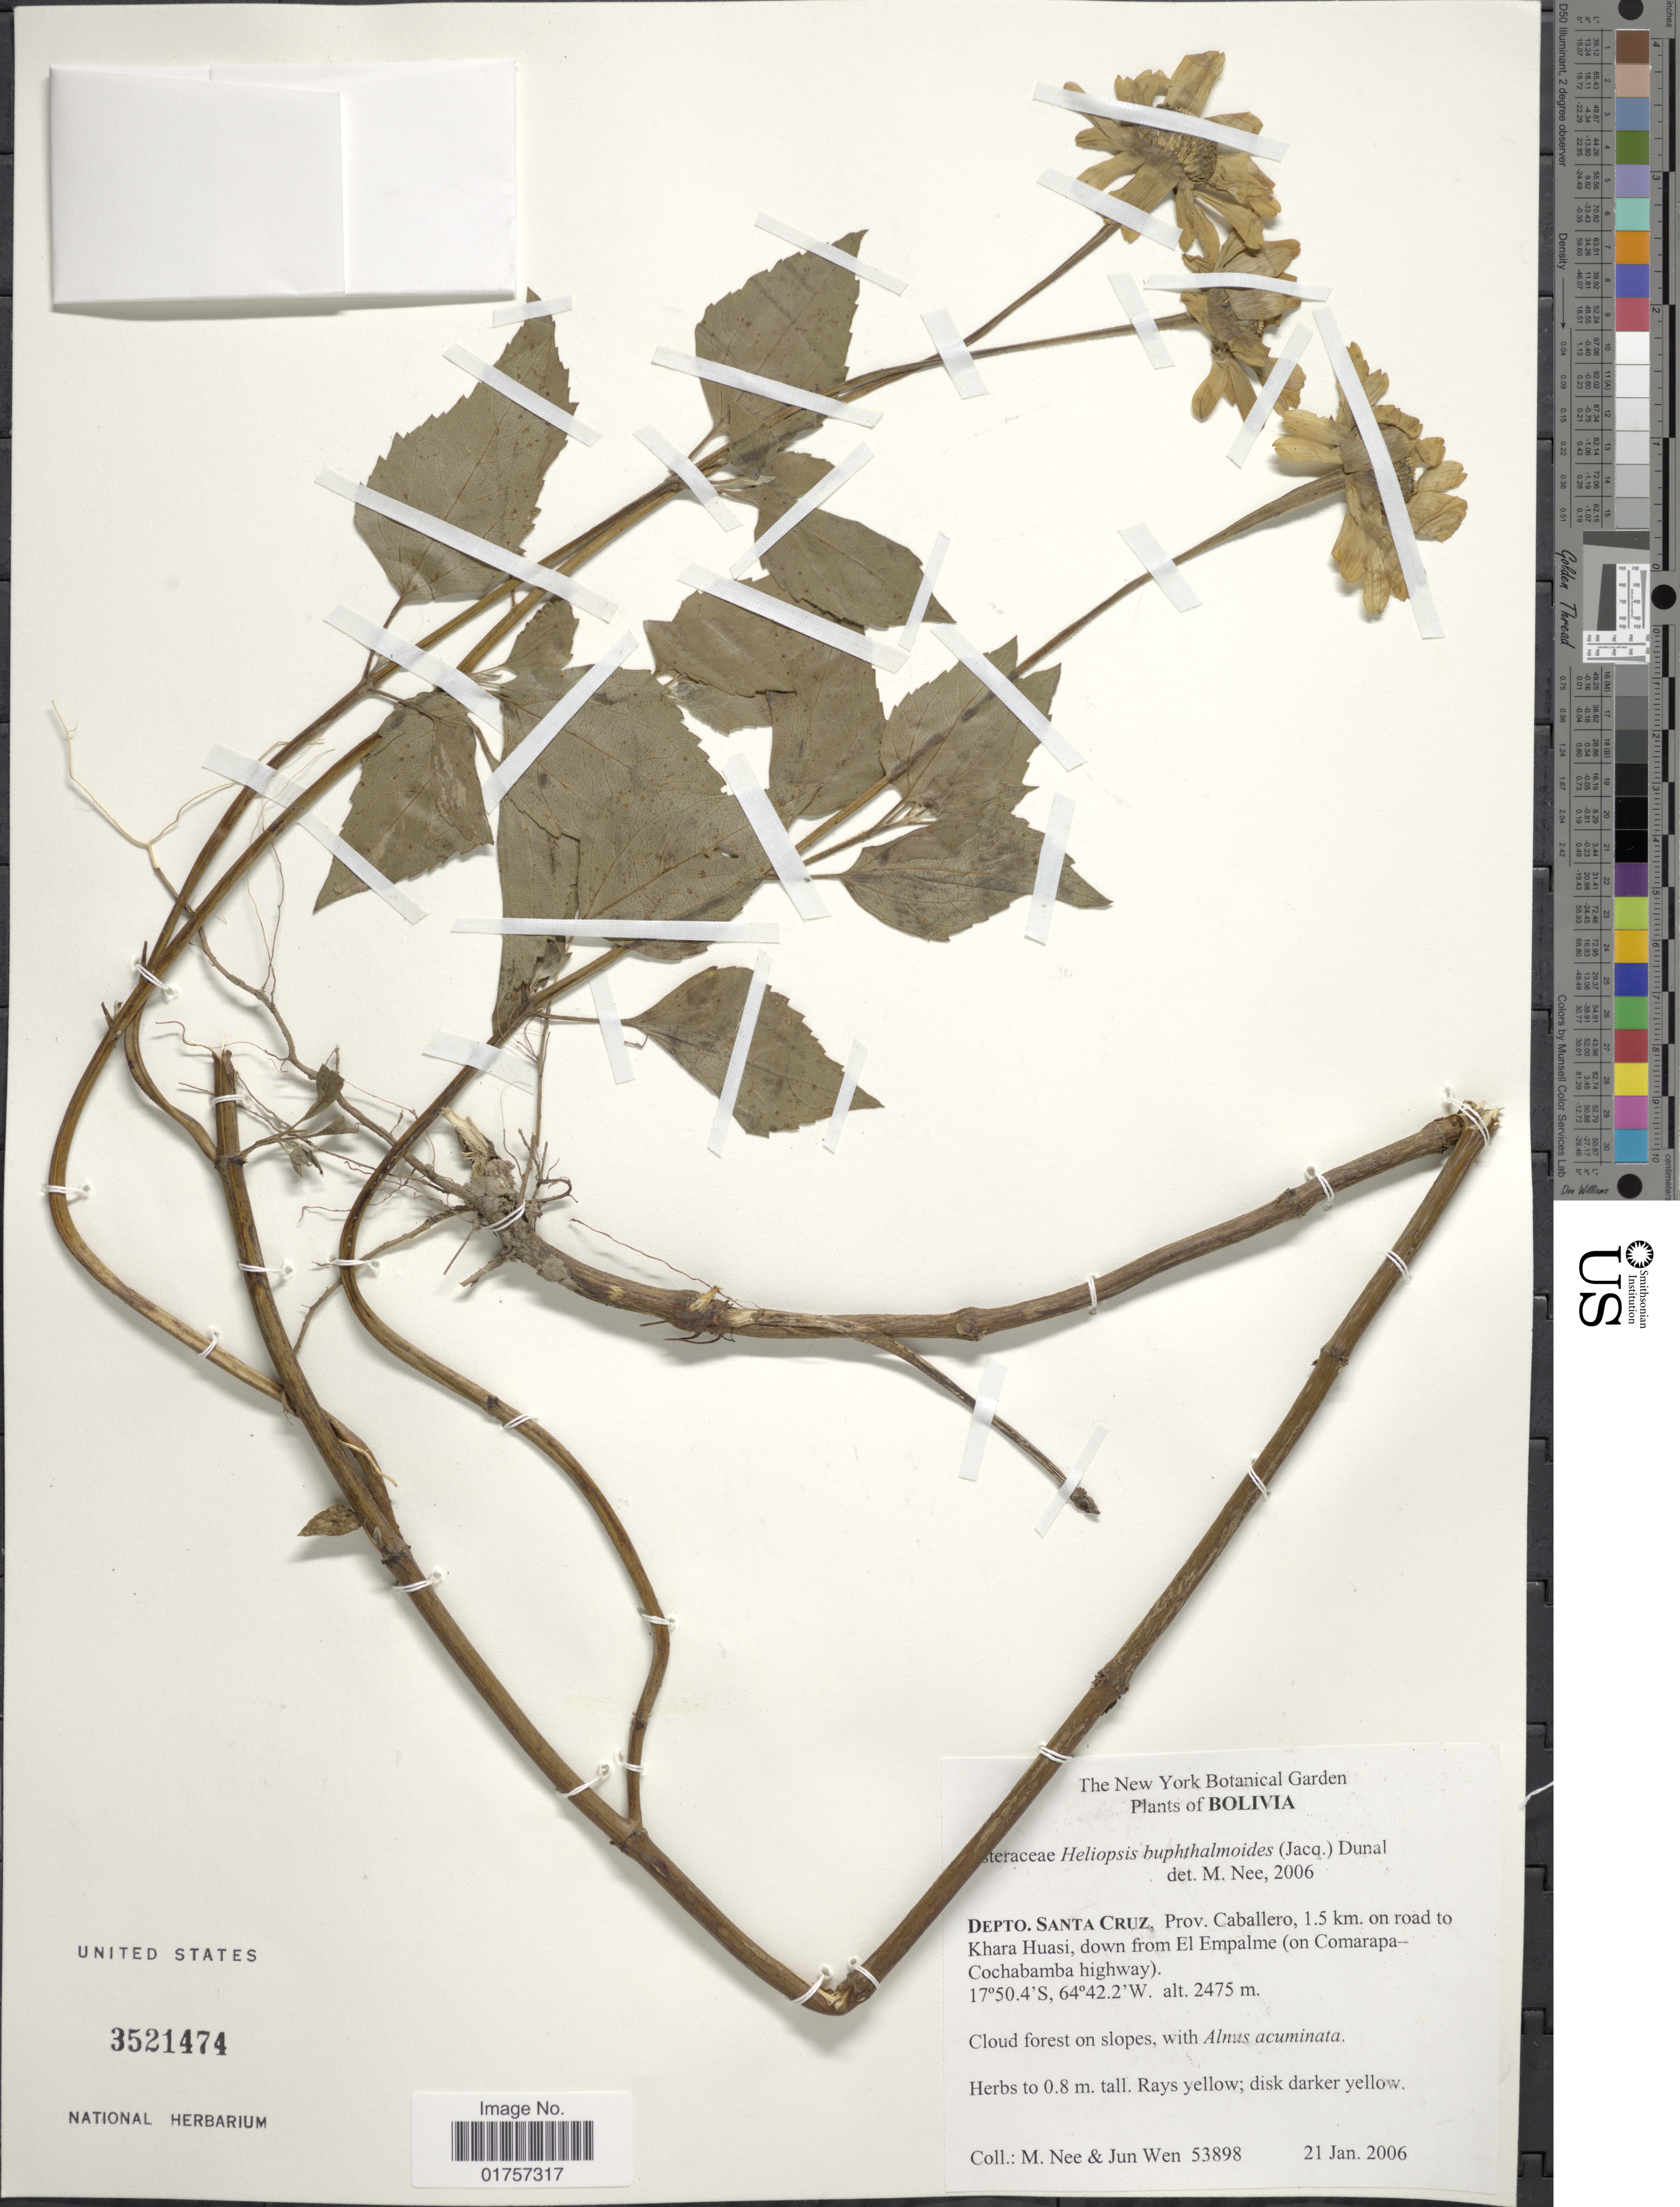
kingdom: Plantae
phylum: Tracheophyta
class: Magnoliopsida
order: Asterales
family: Asteraceae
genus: Heliopsis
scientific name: Heliopsis buphthalmoides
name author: (Jacq.) Dunal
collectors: M. Nee & J. Wen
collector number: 53898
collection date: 2006-01-21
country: Bolivia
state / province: Santa Cruz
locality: Prov. Caballero, 1.5 km. on road to Khara Huasi, down from El Empalme (on Comarapa-Cochabamba highway)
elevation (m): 2475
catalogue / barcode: US 3521474